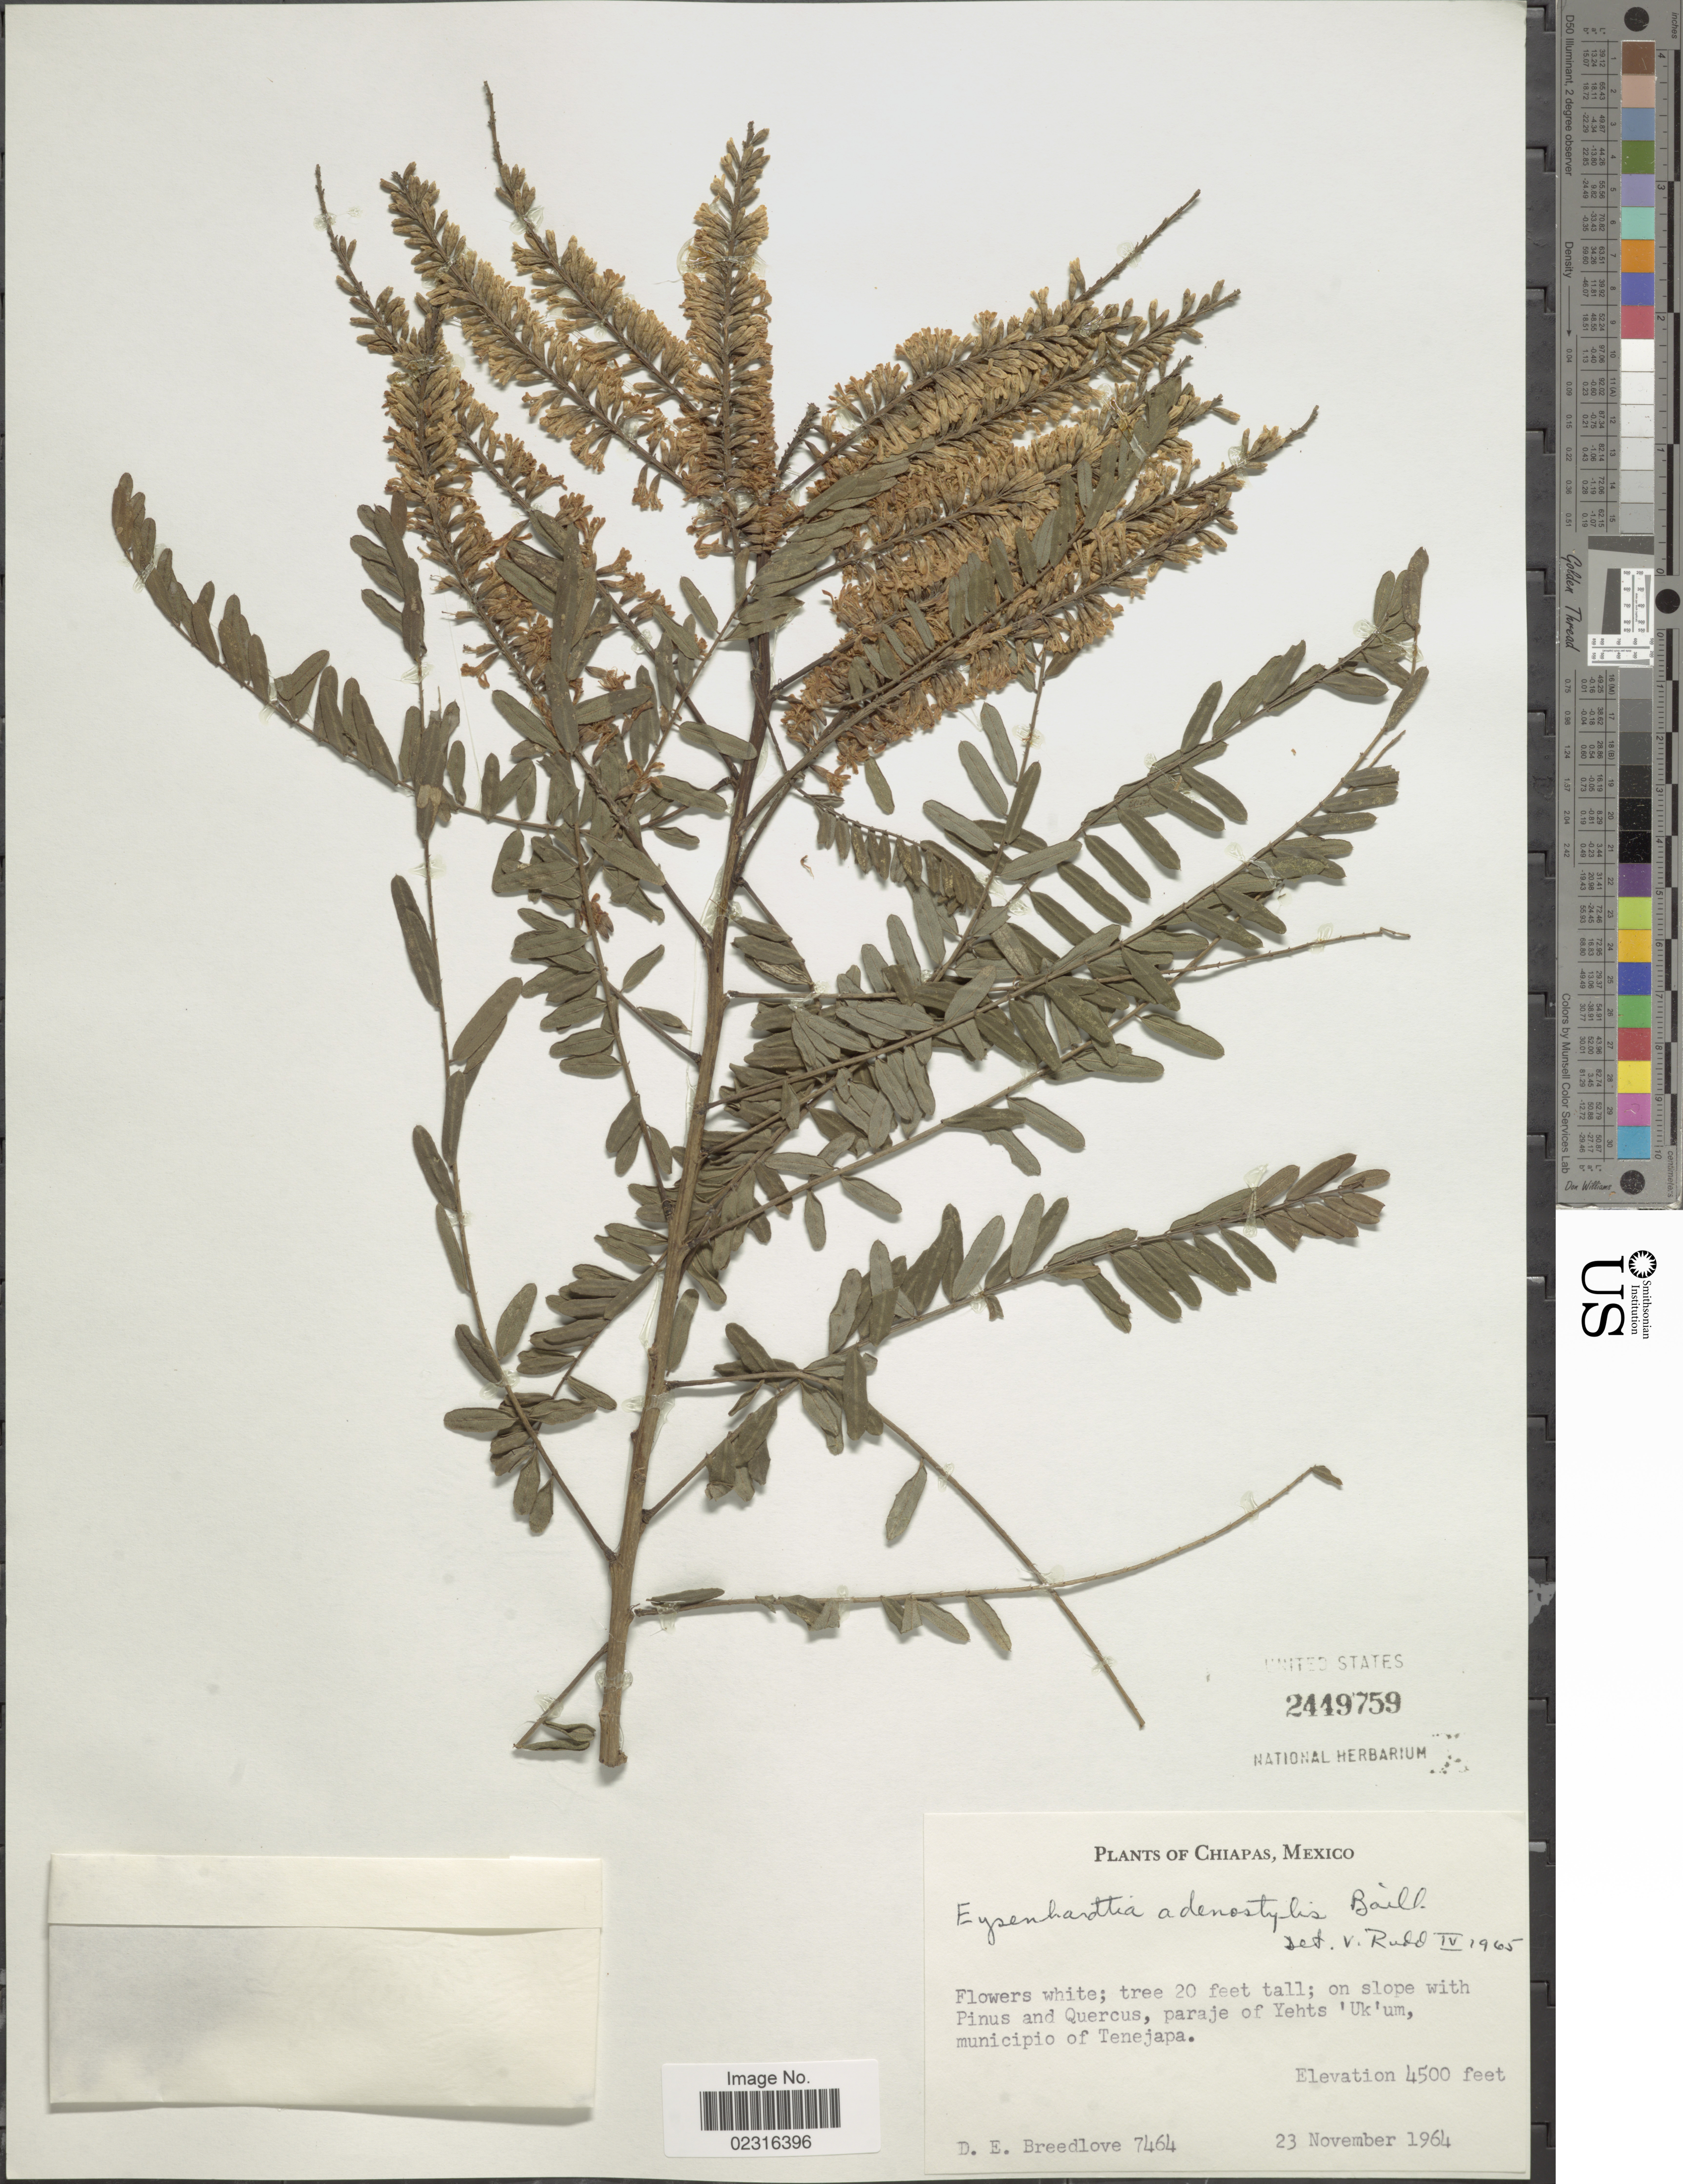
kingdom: Plantae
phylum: Tracheophyta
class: Magnoliopsida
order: Fabales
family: Fabaceae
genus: Eysenhardtia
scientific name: Eysenhardtia adenostylis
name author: Baill.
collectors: D. E. Breedlove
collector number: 7464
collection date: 1964-11-23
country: Mexico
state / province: Chiapas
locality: On slope, paraje of Yehts 'Uk'um, municipio of Tenejapa.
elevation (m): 1372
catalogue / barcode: US 2449759